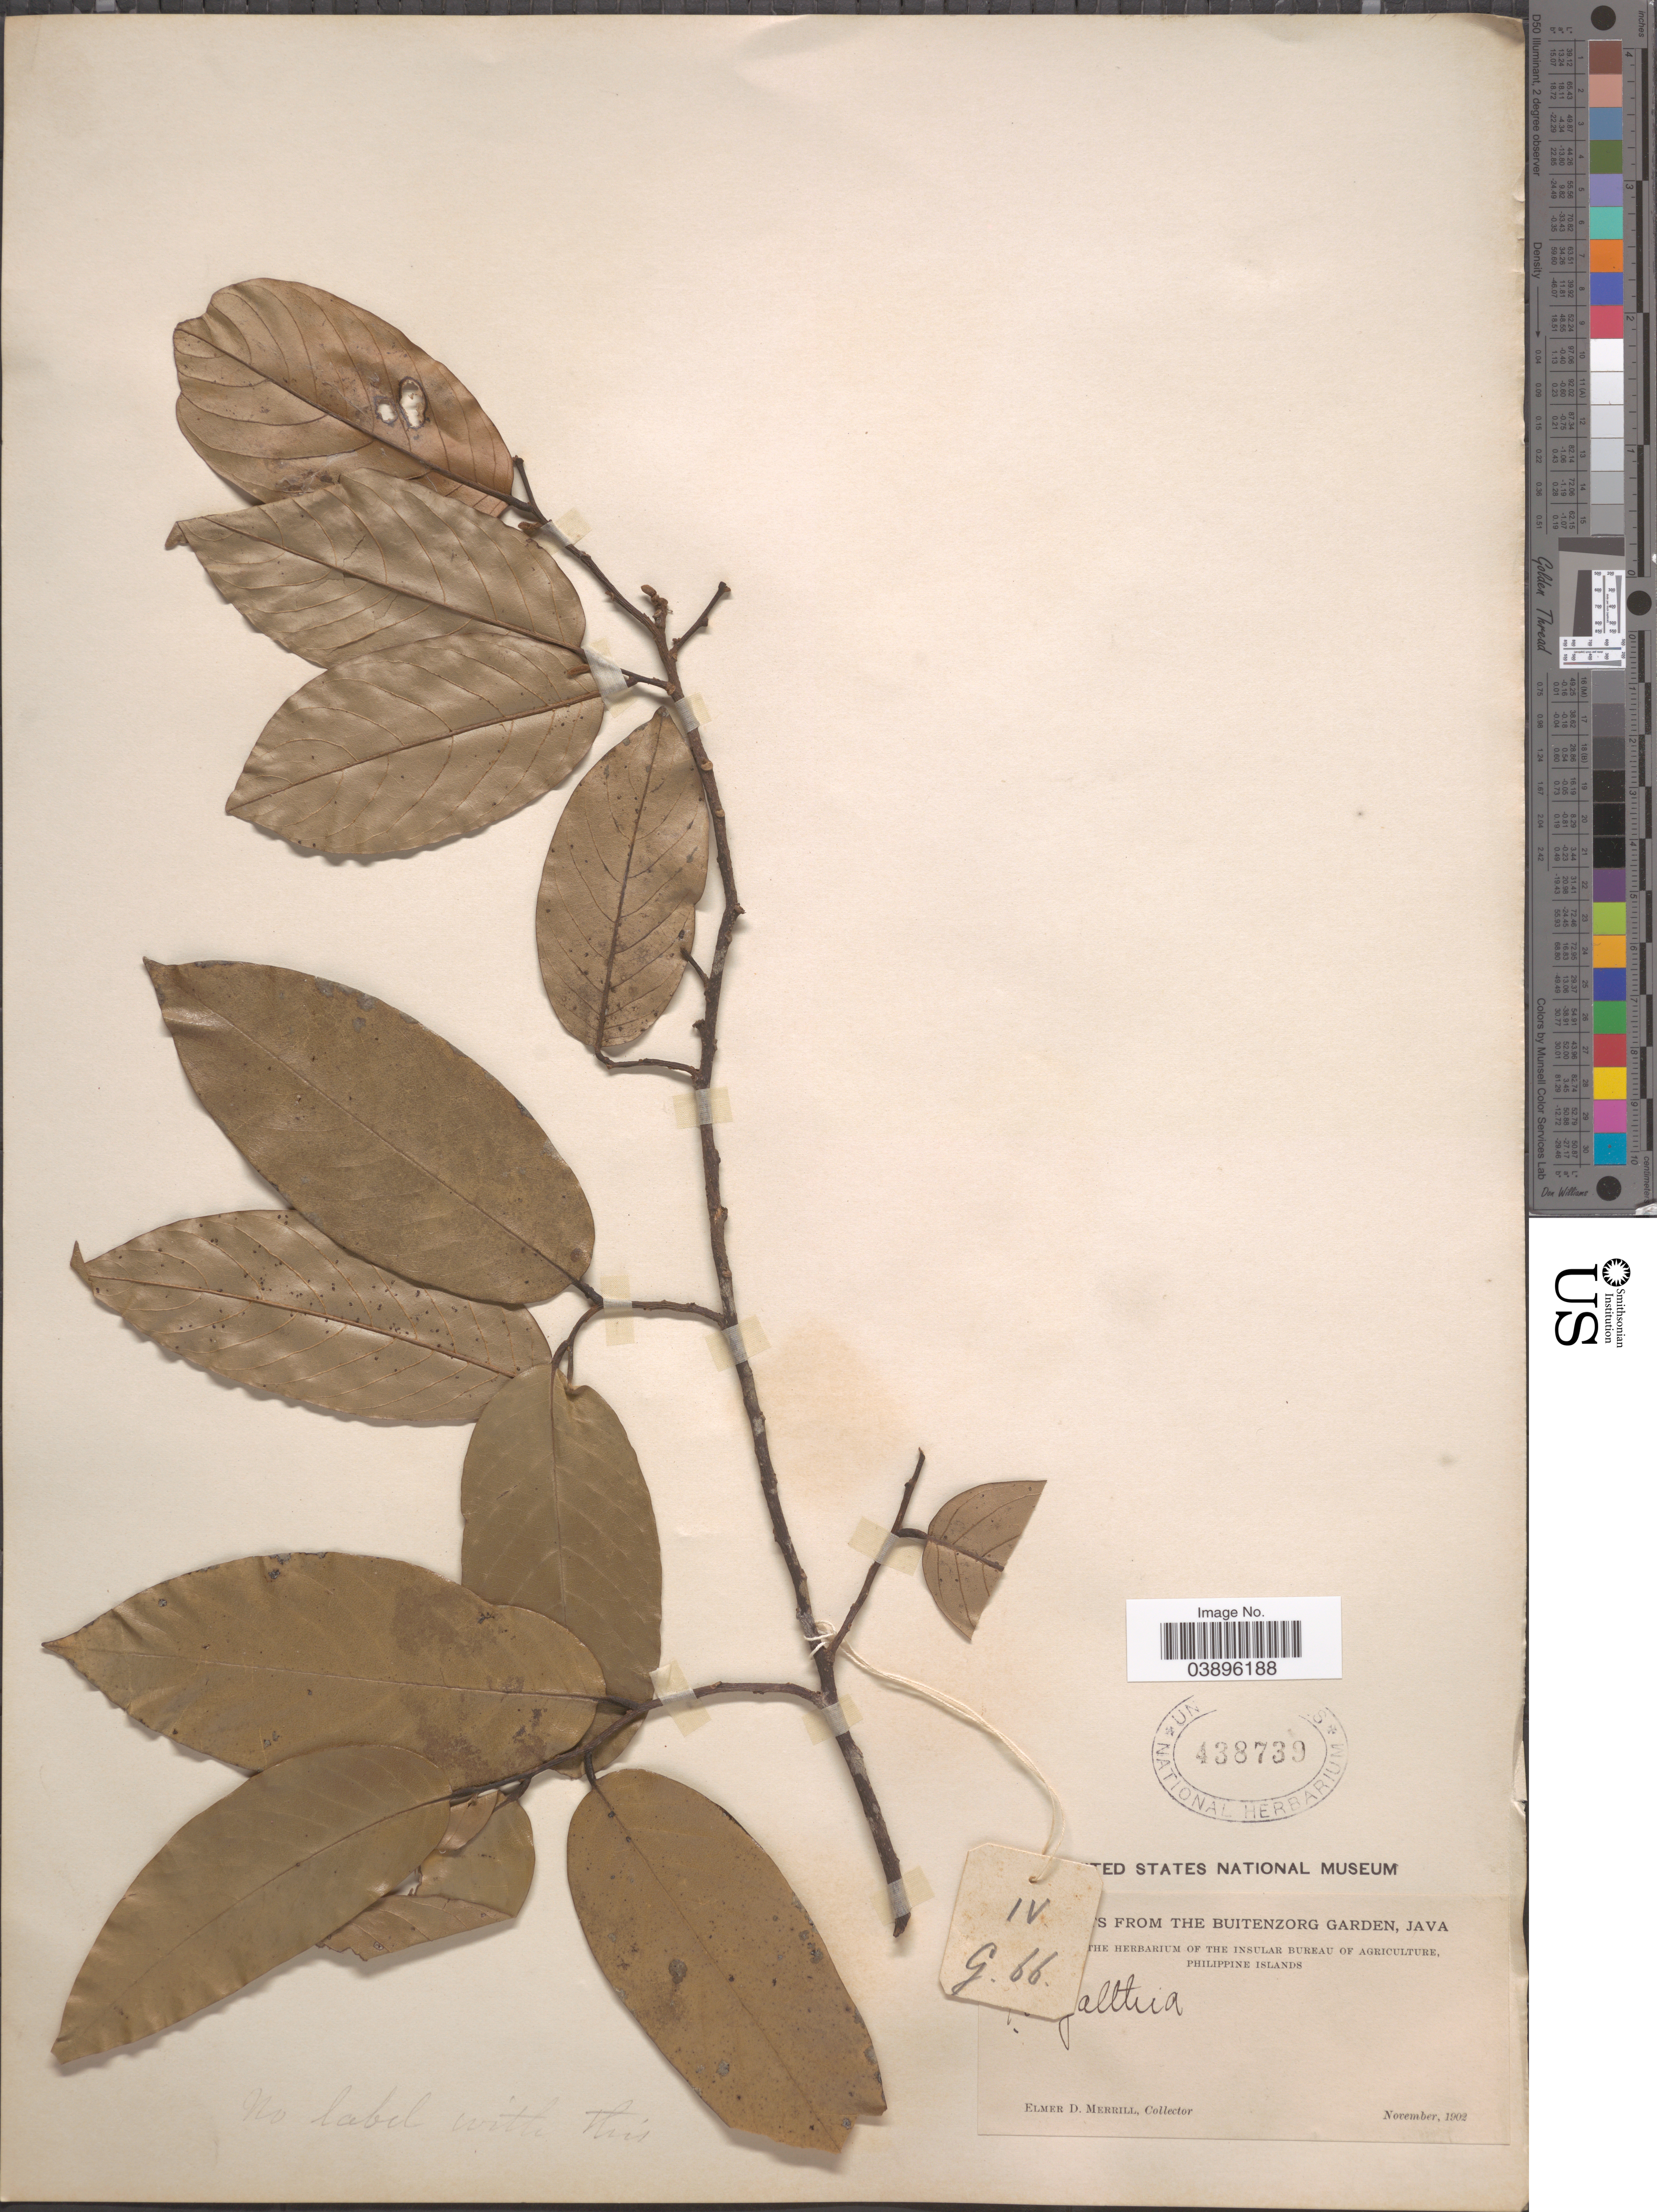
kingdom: Plantae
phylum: Tracheophyta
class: Magnoliopsida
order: Magnoliales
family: Annonaceae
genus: Polyalthia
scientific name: Polyalthia sp.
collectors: E. D. Merrill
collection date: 1902-11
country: Indonesia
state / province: Java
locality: The Buitenzorg Garden.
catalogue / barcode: US 438739